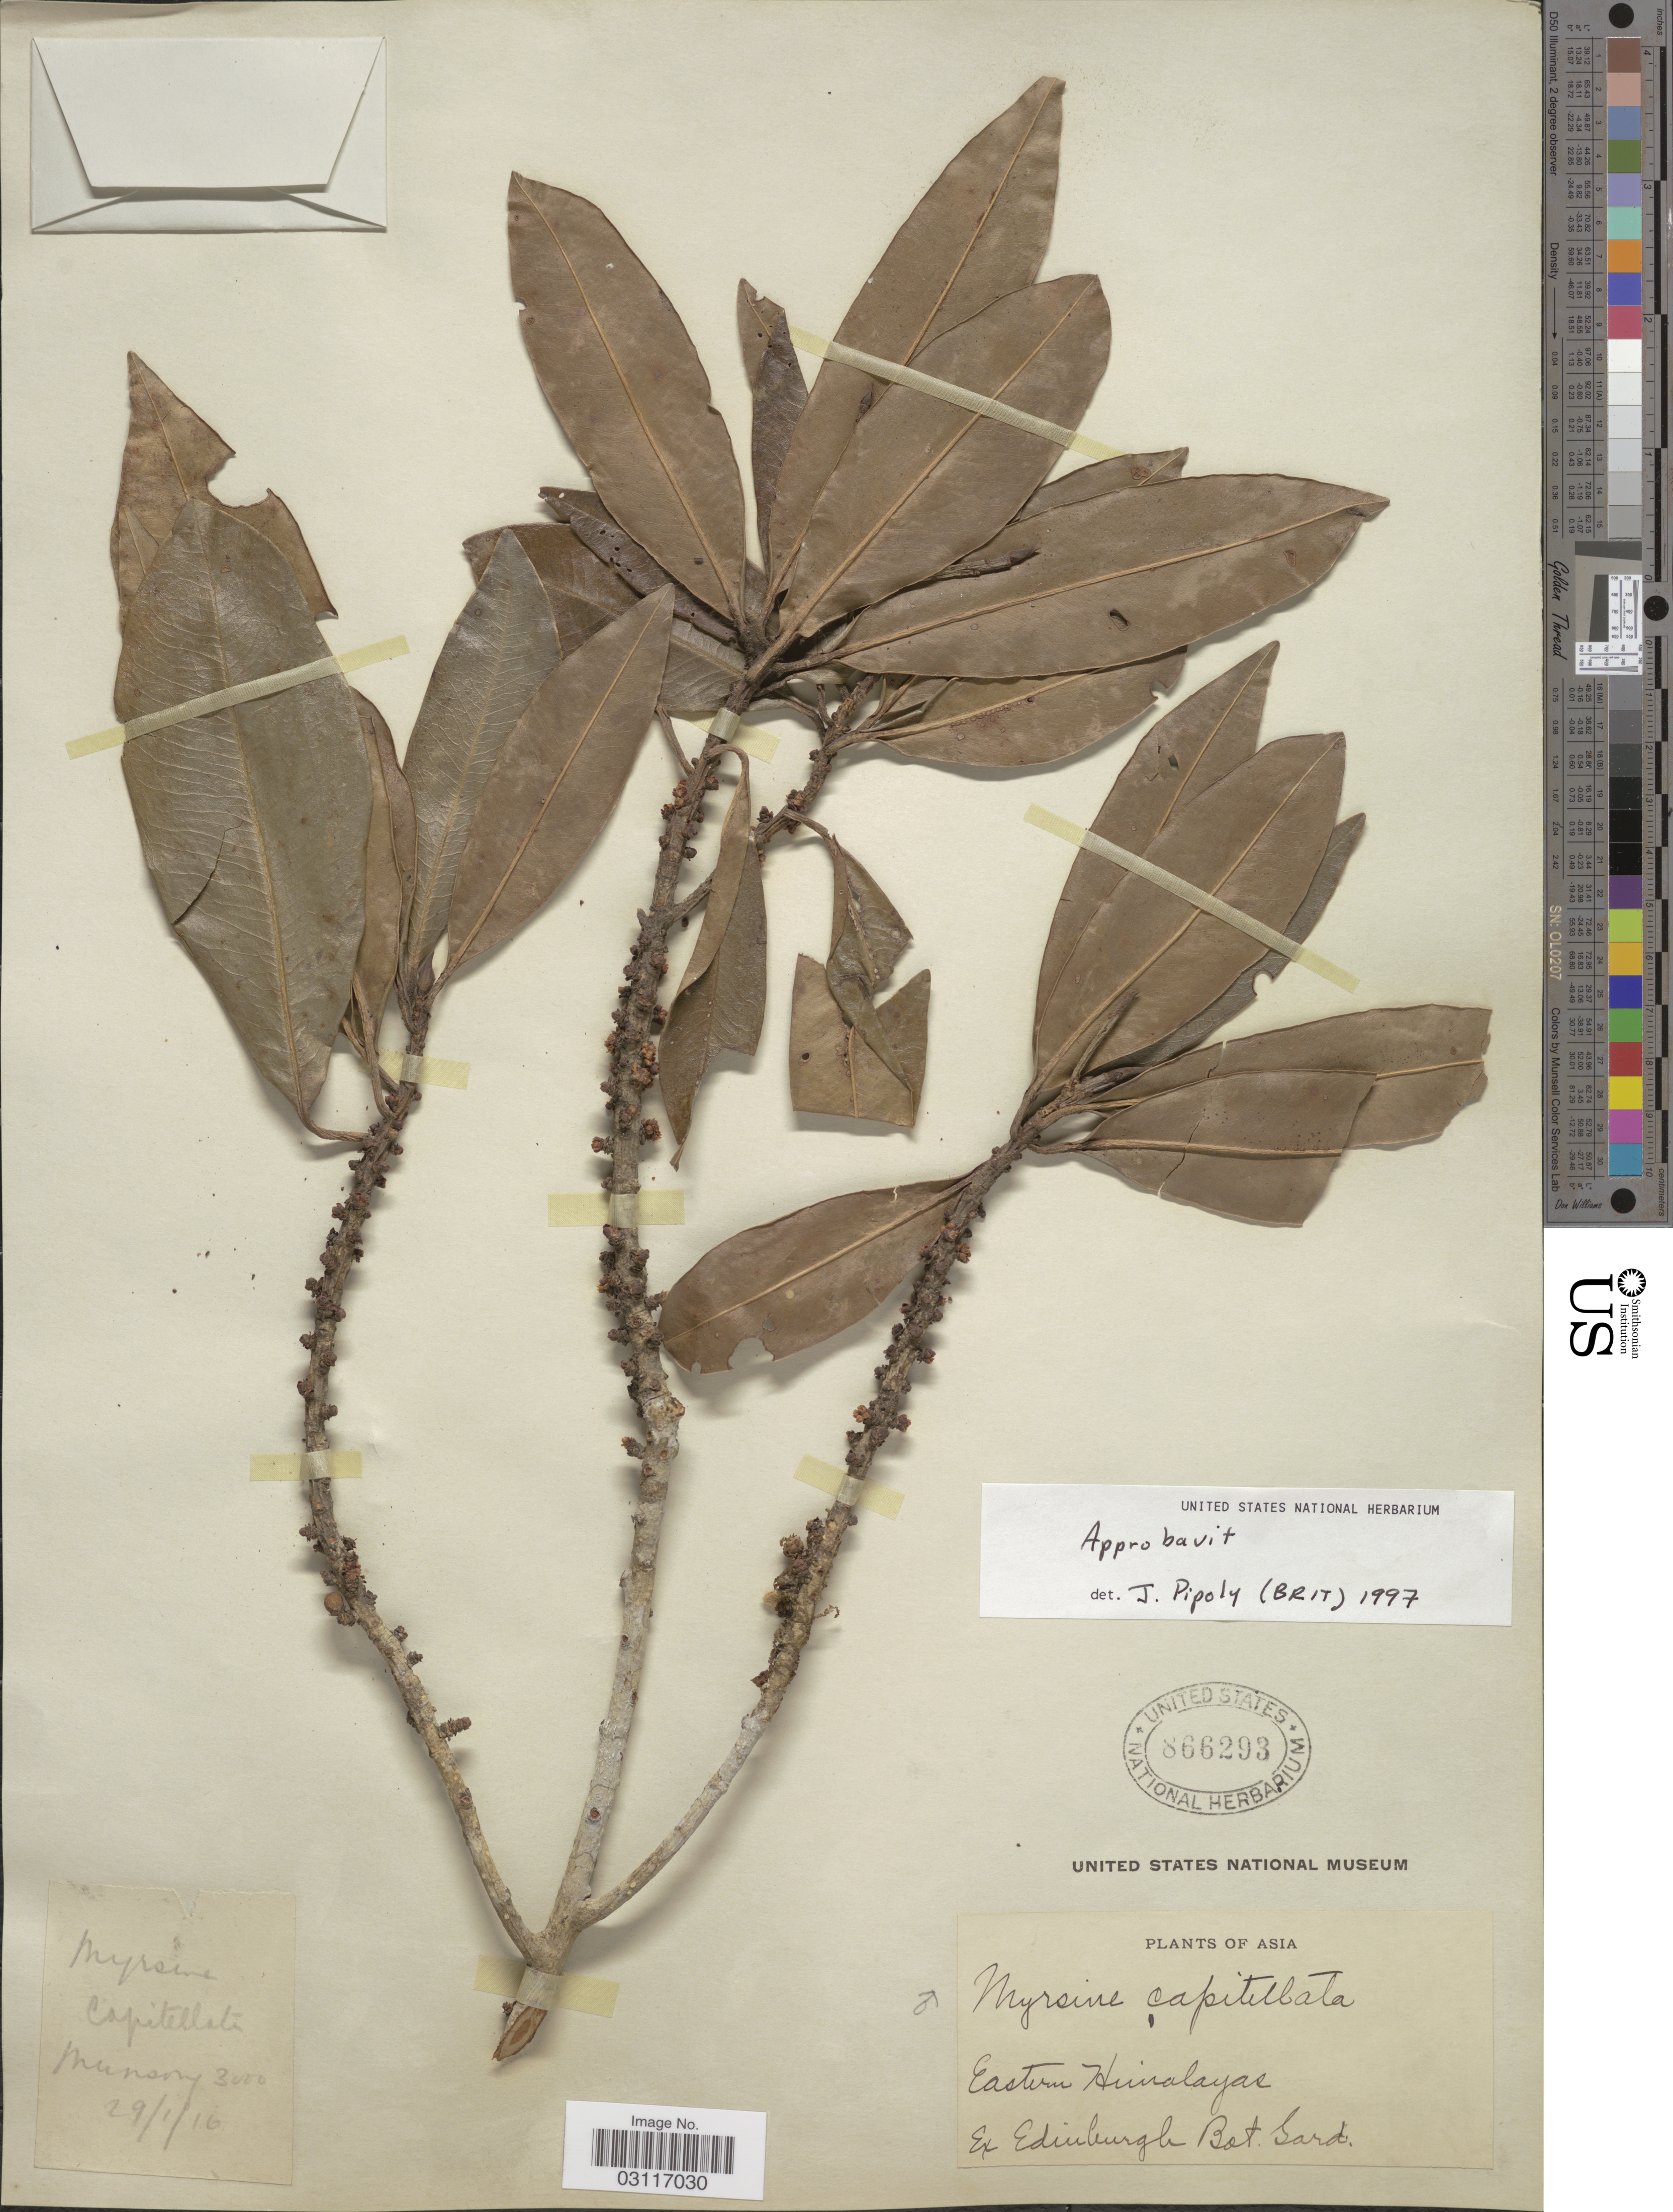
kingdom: Plantae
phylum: Tracheophyta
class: Magnoliopsida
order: Ericales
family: Primulaceae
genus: Myrsine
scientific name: Myrsine capitellata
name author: Wall.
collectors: Ex Edinburgh Bot. Gard.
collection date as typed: Transcribed d/m/y: 29/1/16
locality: Asia. Eastern Himalayas. Munsory [interpreted].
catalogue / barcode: US 866293